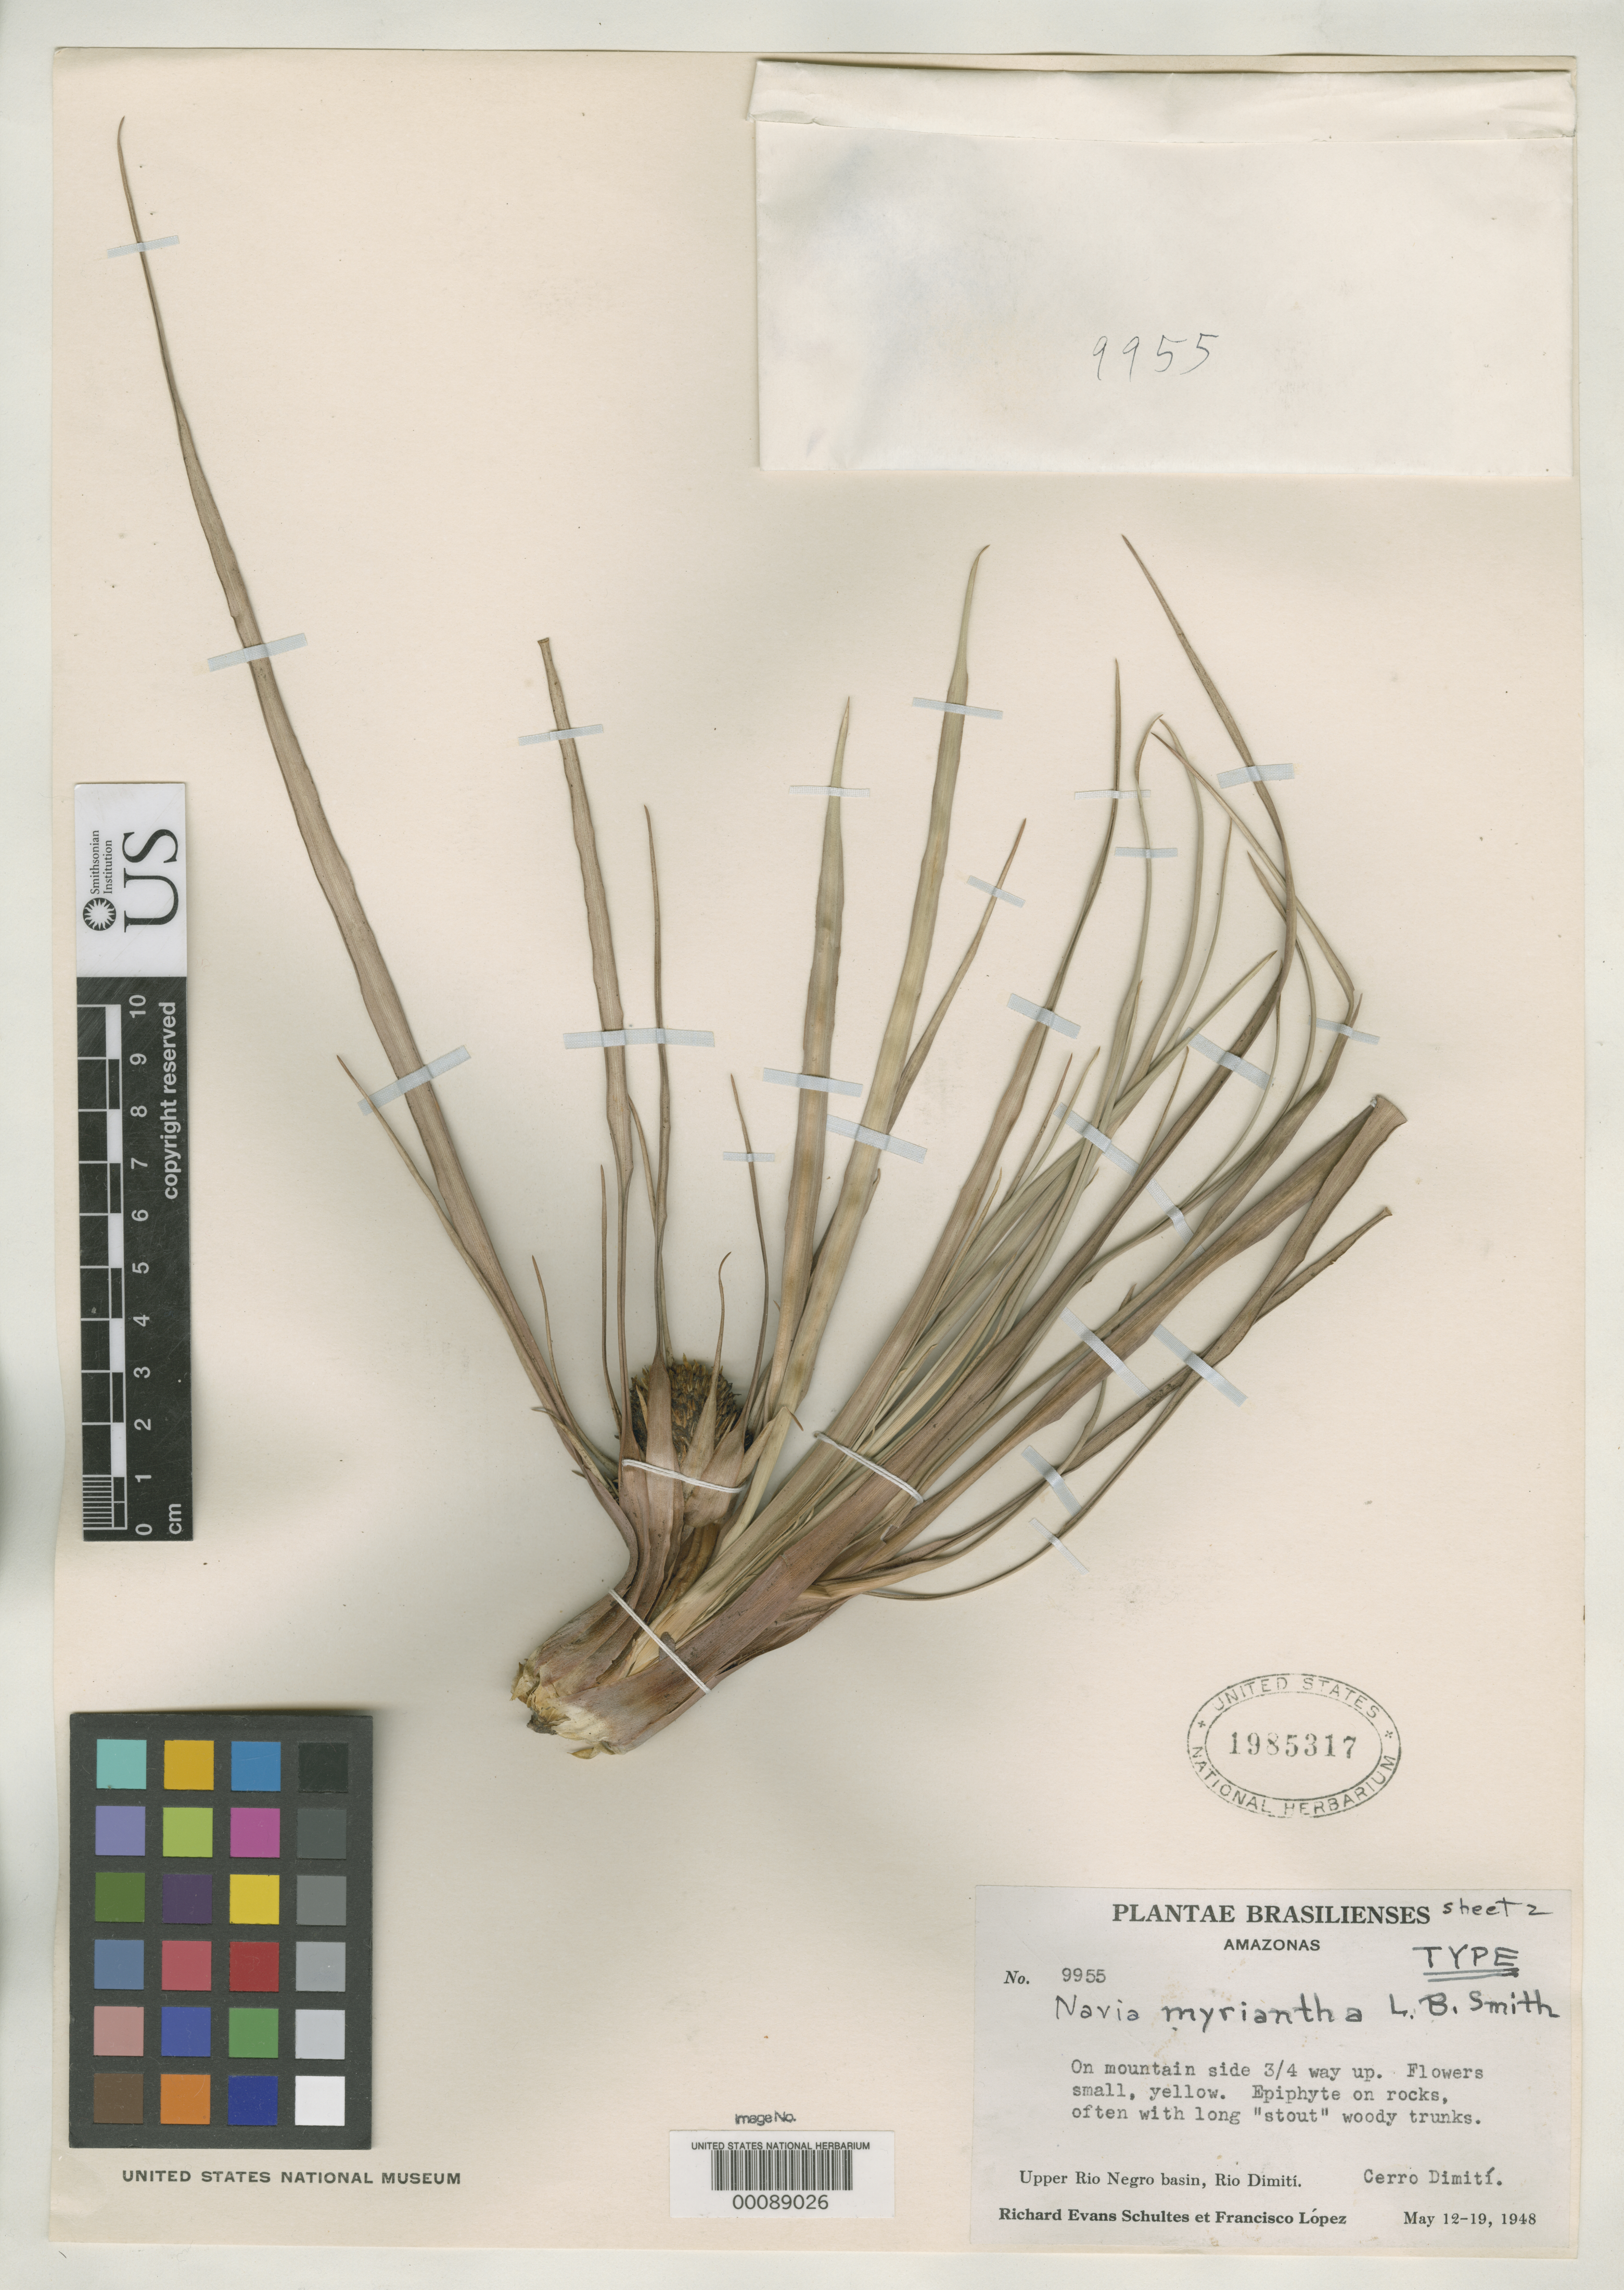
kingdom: Plantae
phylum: Tracheophyta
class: Liliopsida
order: Poales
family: Bromeliaceae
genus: Navia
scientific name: Navia myriantha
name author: L.B. Sm. in R.E. Schult.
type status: Holotype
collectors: R. E. Schultes & F. Lopéz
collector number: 9955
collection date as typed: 12 May 1948 to 19 May 1948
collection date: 1948-05-12/1948-05-19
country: Brazil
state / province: Amazonas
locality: Upper Rio Negro basin, Rio Dimiti, Cerro Dimiti.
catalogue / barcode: US 1985317